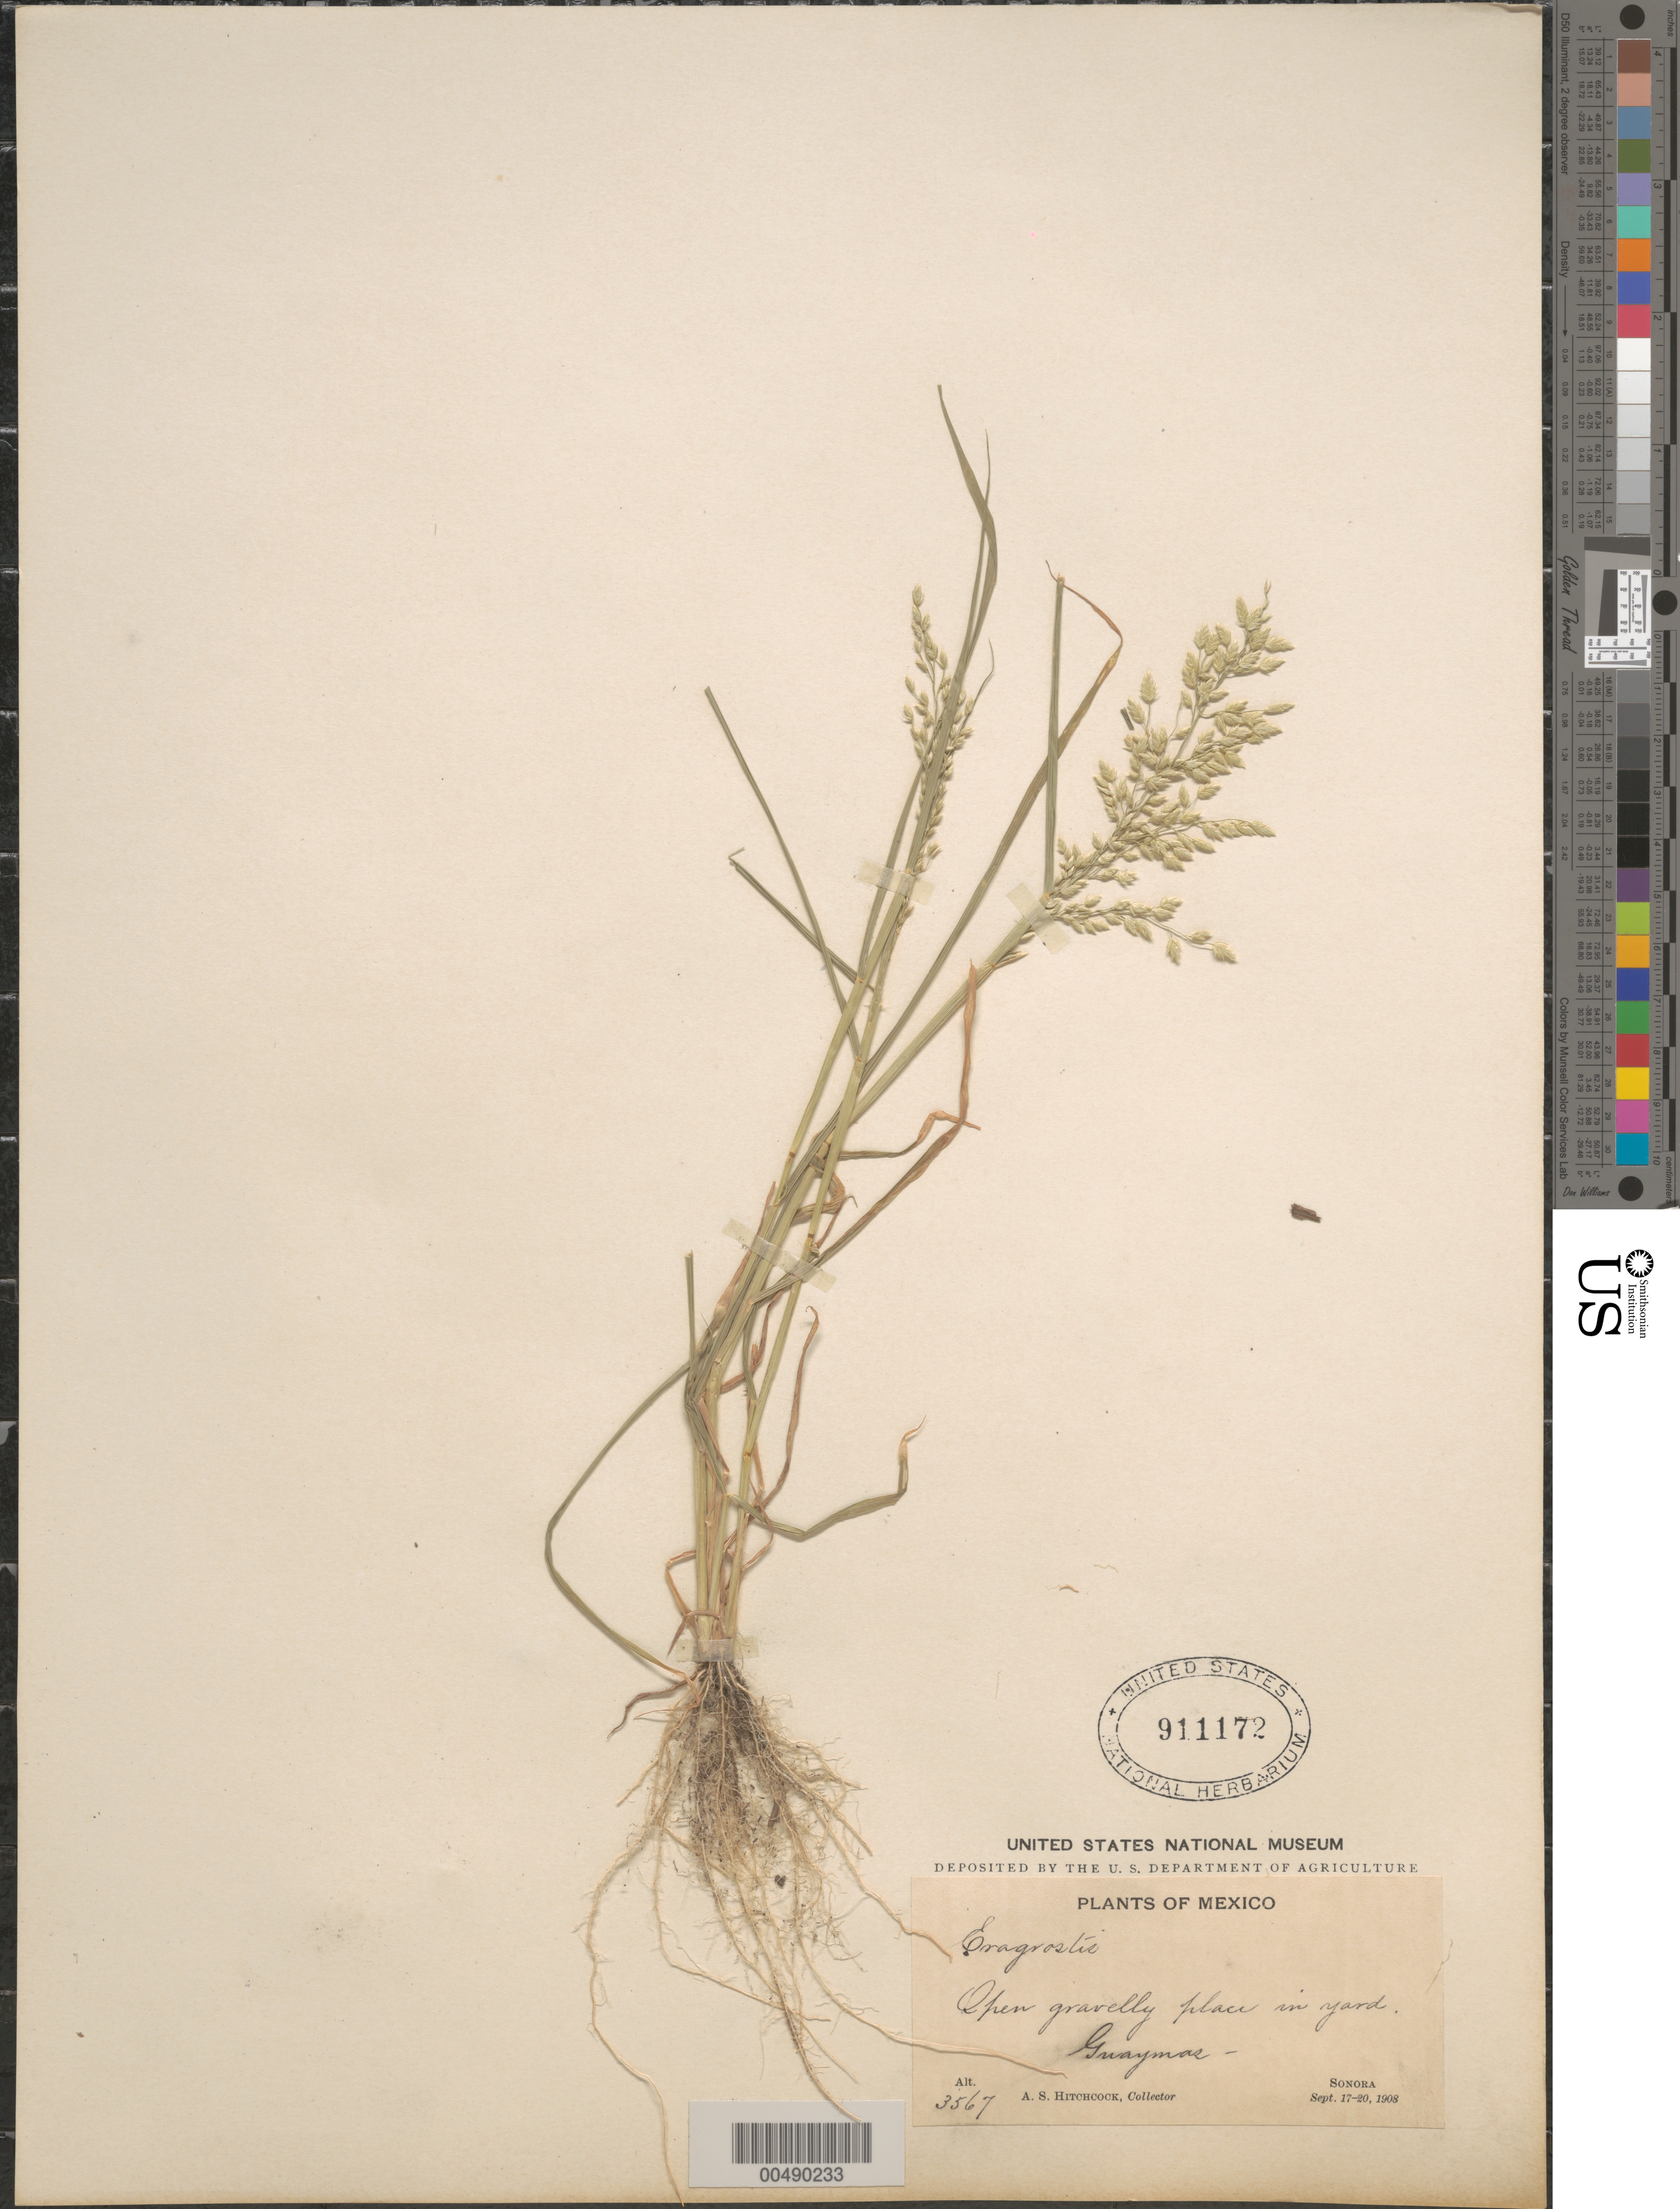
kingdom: Plantae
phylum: Tracheophyta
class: Liliopsida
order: Poales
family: Poaceae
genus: Eragrostis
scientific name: Eragrostis cilianensis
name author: (Bellardi) Vignolo ex Janch.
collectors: A. S. Hitchcock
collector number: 3567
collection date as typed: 17 Sep 1908 to 20 Sep 1908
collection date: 1908-09-17/1908-09-20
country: Mexico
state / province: Sonora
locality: Guaymas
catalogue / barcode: US 911172